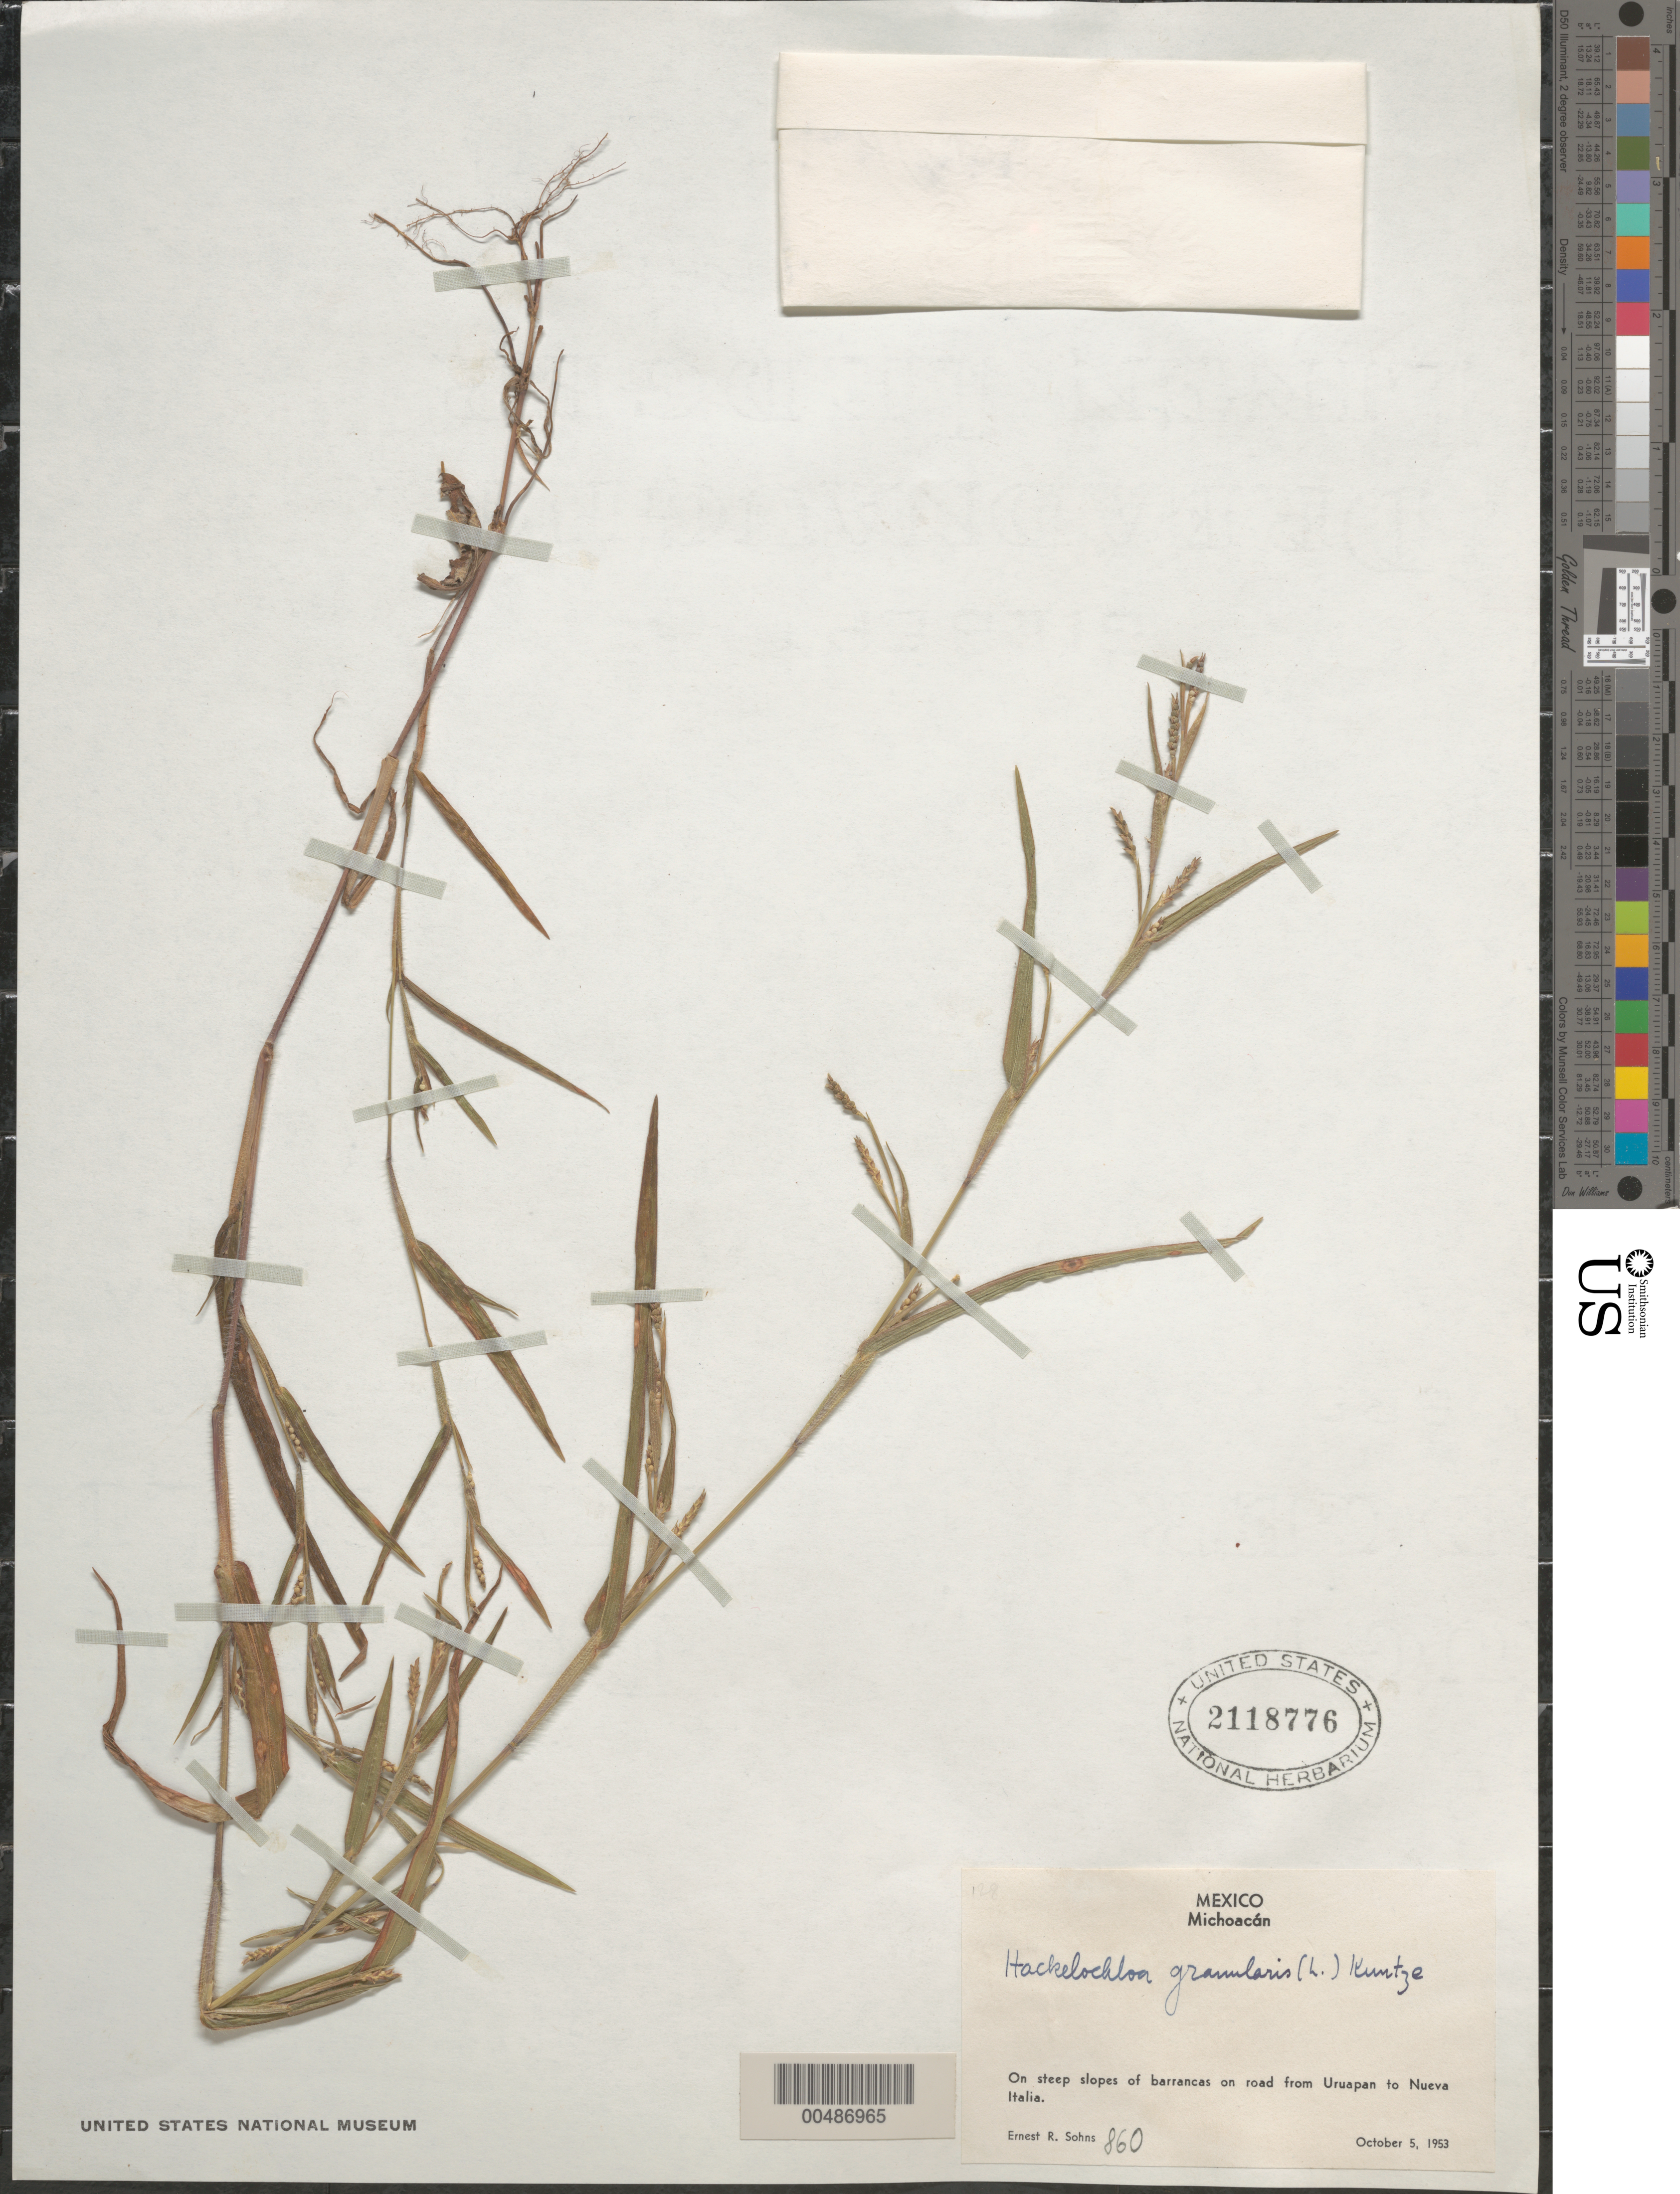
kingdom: Plantae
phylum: Tracheophyta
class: Liliopsida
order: Poales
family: Poaceae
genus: Hackelochloa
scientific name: Hackelochloa granularis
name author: (L.) Kuntze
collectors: E. R. Sohns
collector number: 860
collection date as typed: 5 Oct 1953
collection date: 1953-10-05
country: Mexico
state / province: Michoacán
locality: On rd from Uruapan to Nueva Italia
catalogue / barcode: US 2118776